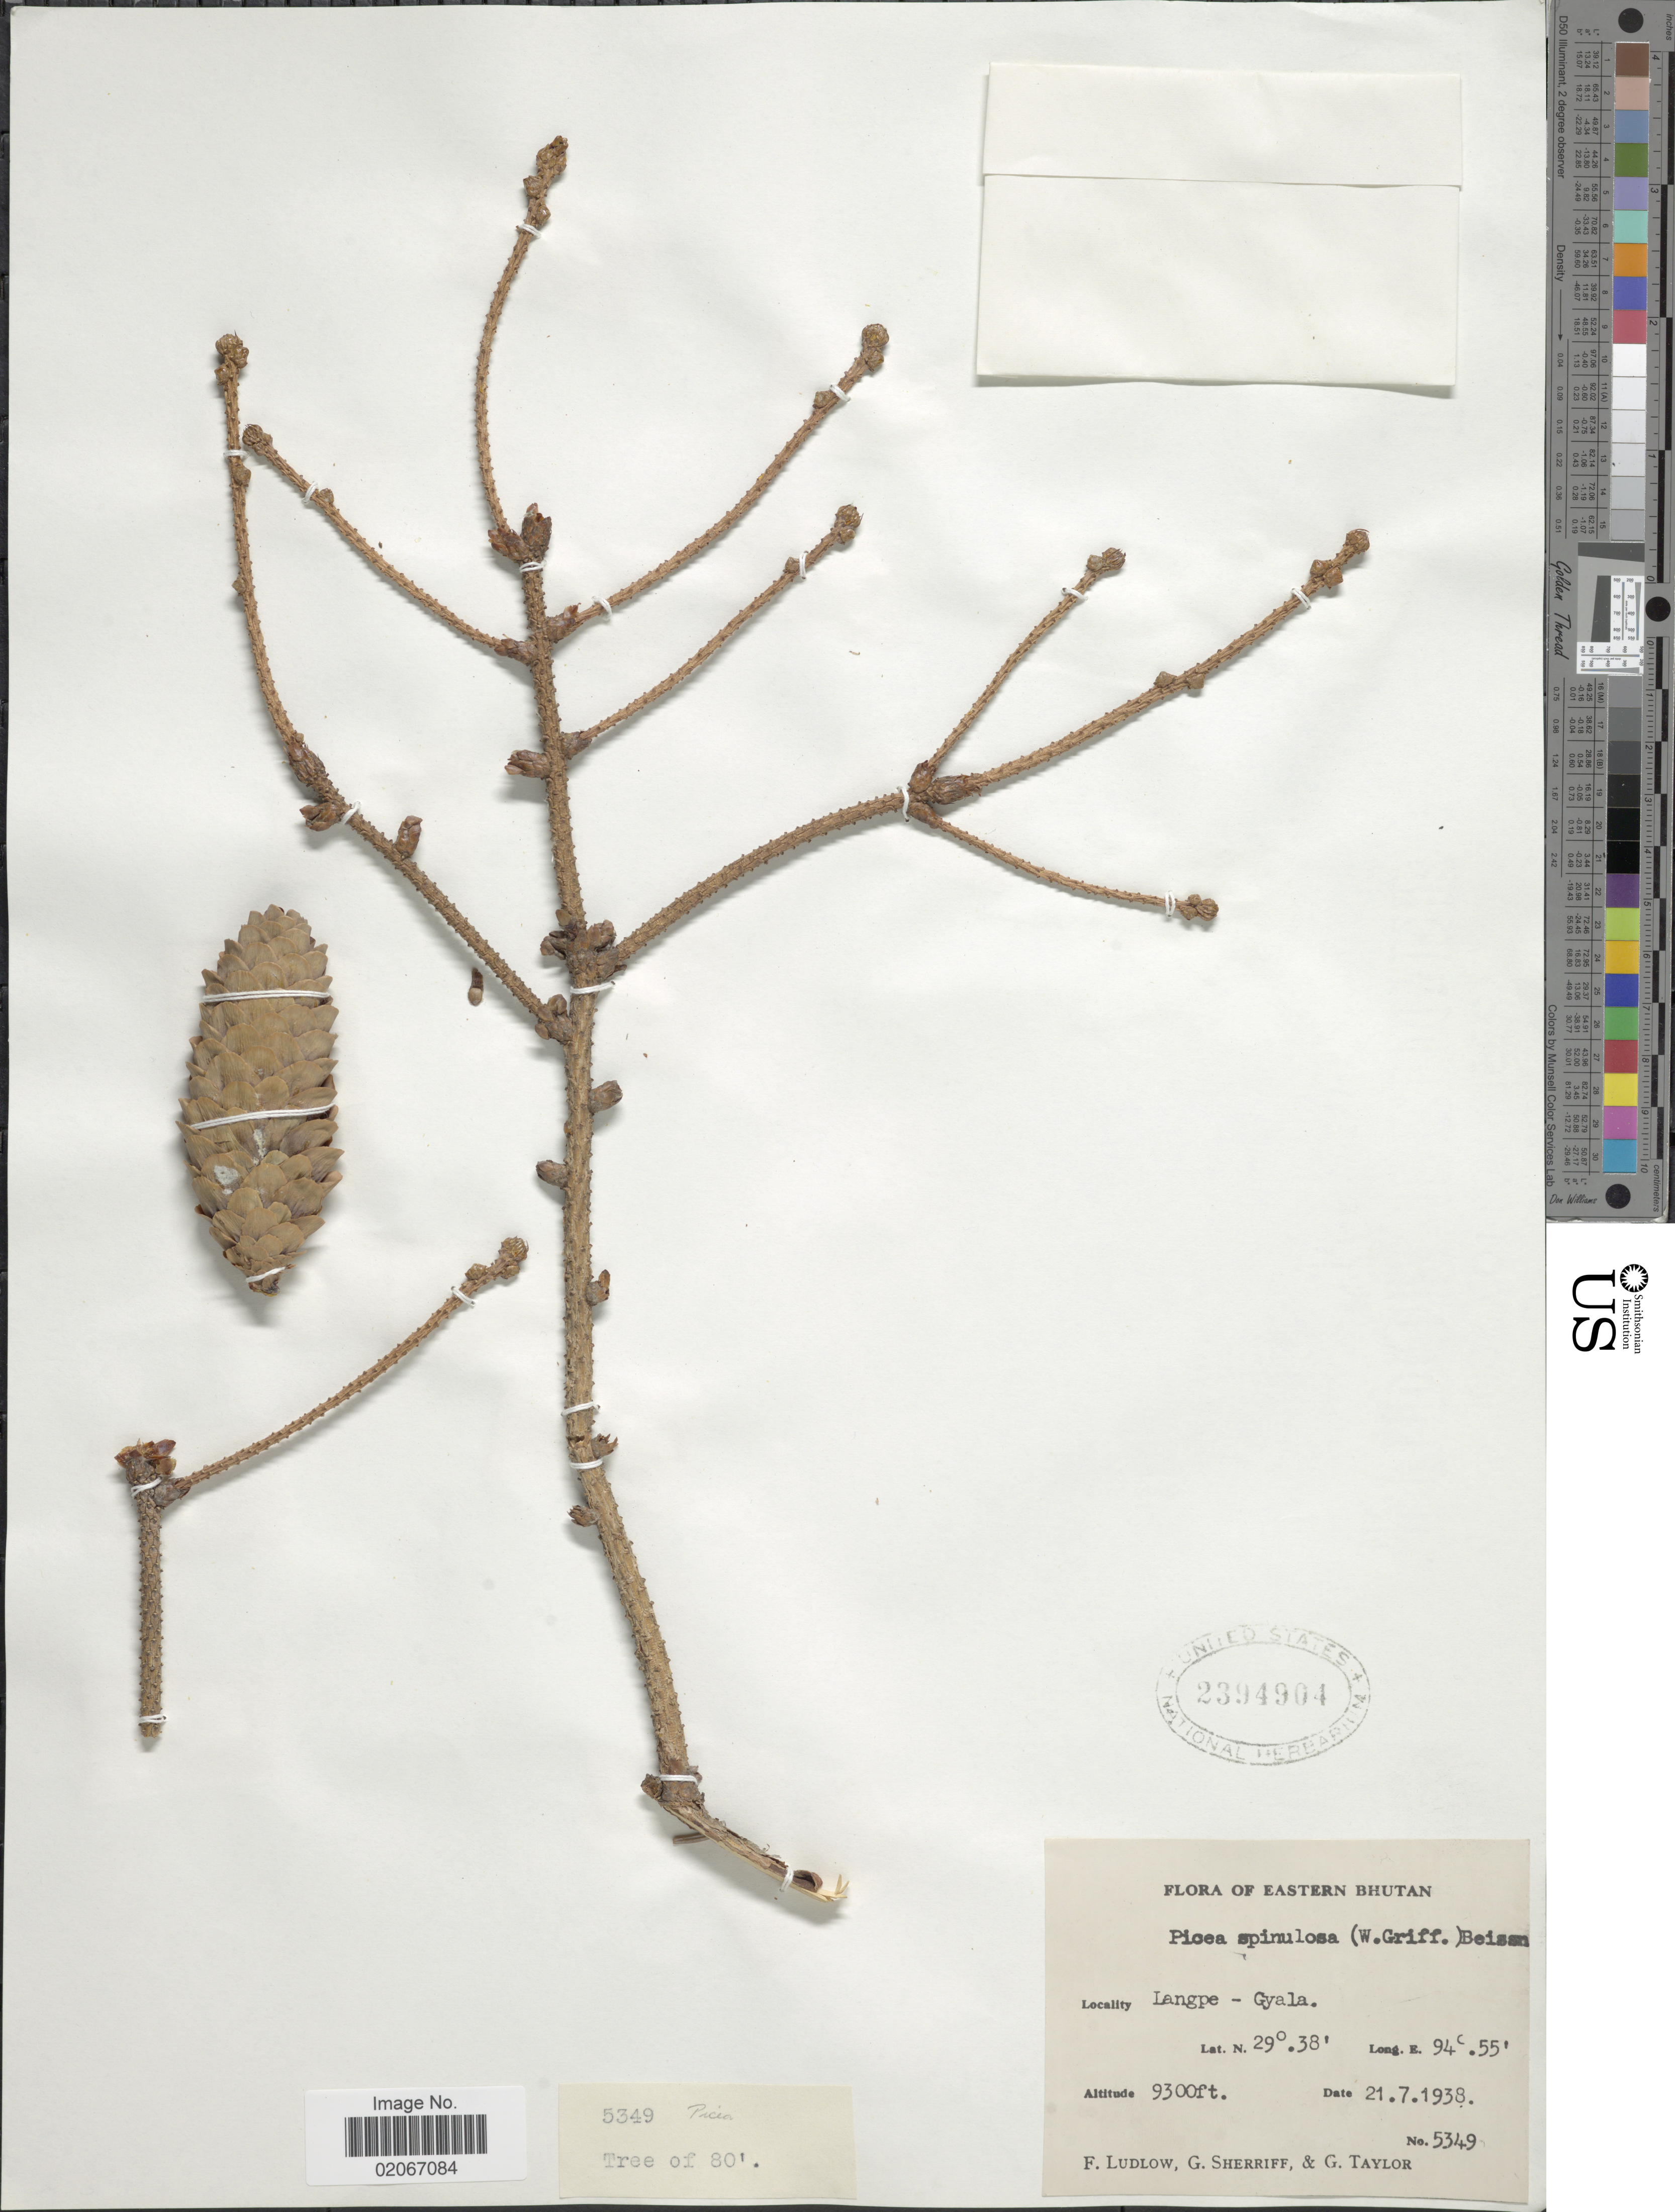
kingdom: Plantae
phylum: Tracheophyta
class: Pinopsida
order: Pinales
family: Pinaceae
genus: Picea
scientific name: Picea spinulosa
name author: Beissn.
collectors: F. Ludlow, G. Sherriff & G. Taylor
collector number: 5349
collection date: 1938-07-21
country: Bhutan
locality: Langpe - Gyala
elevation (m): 2835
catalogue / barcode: US 2394904